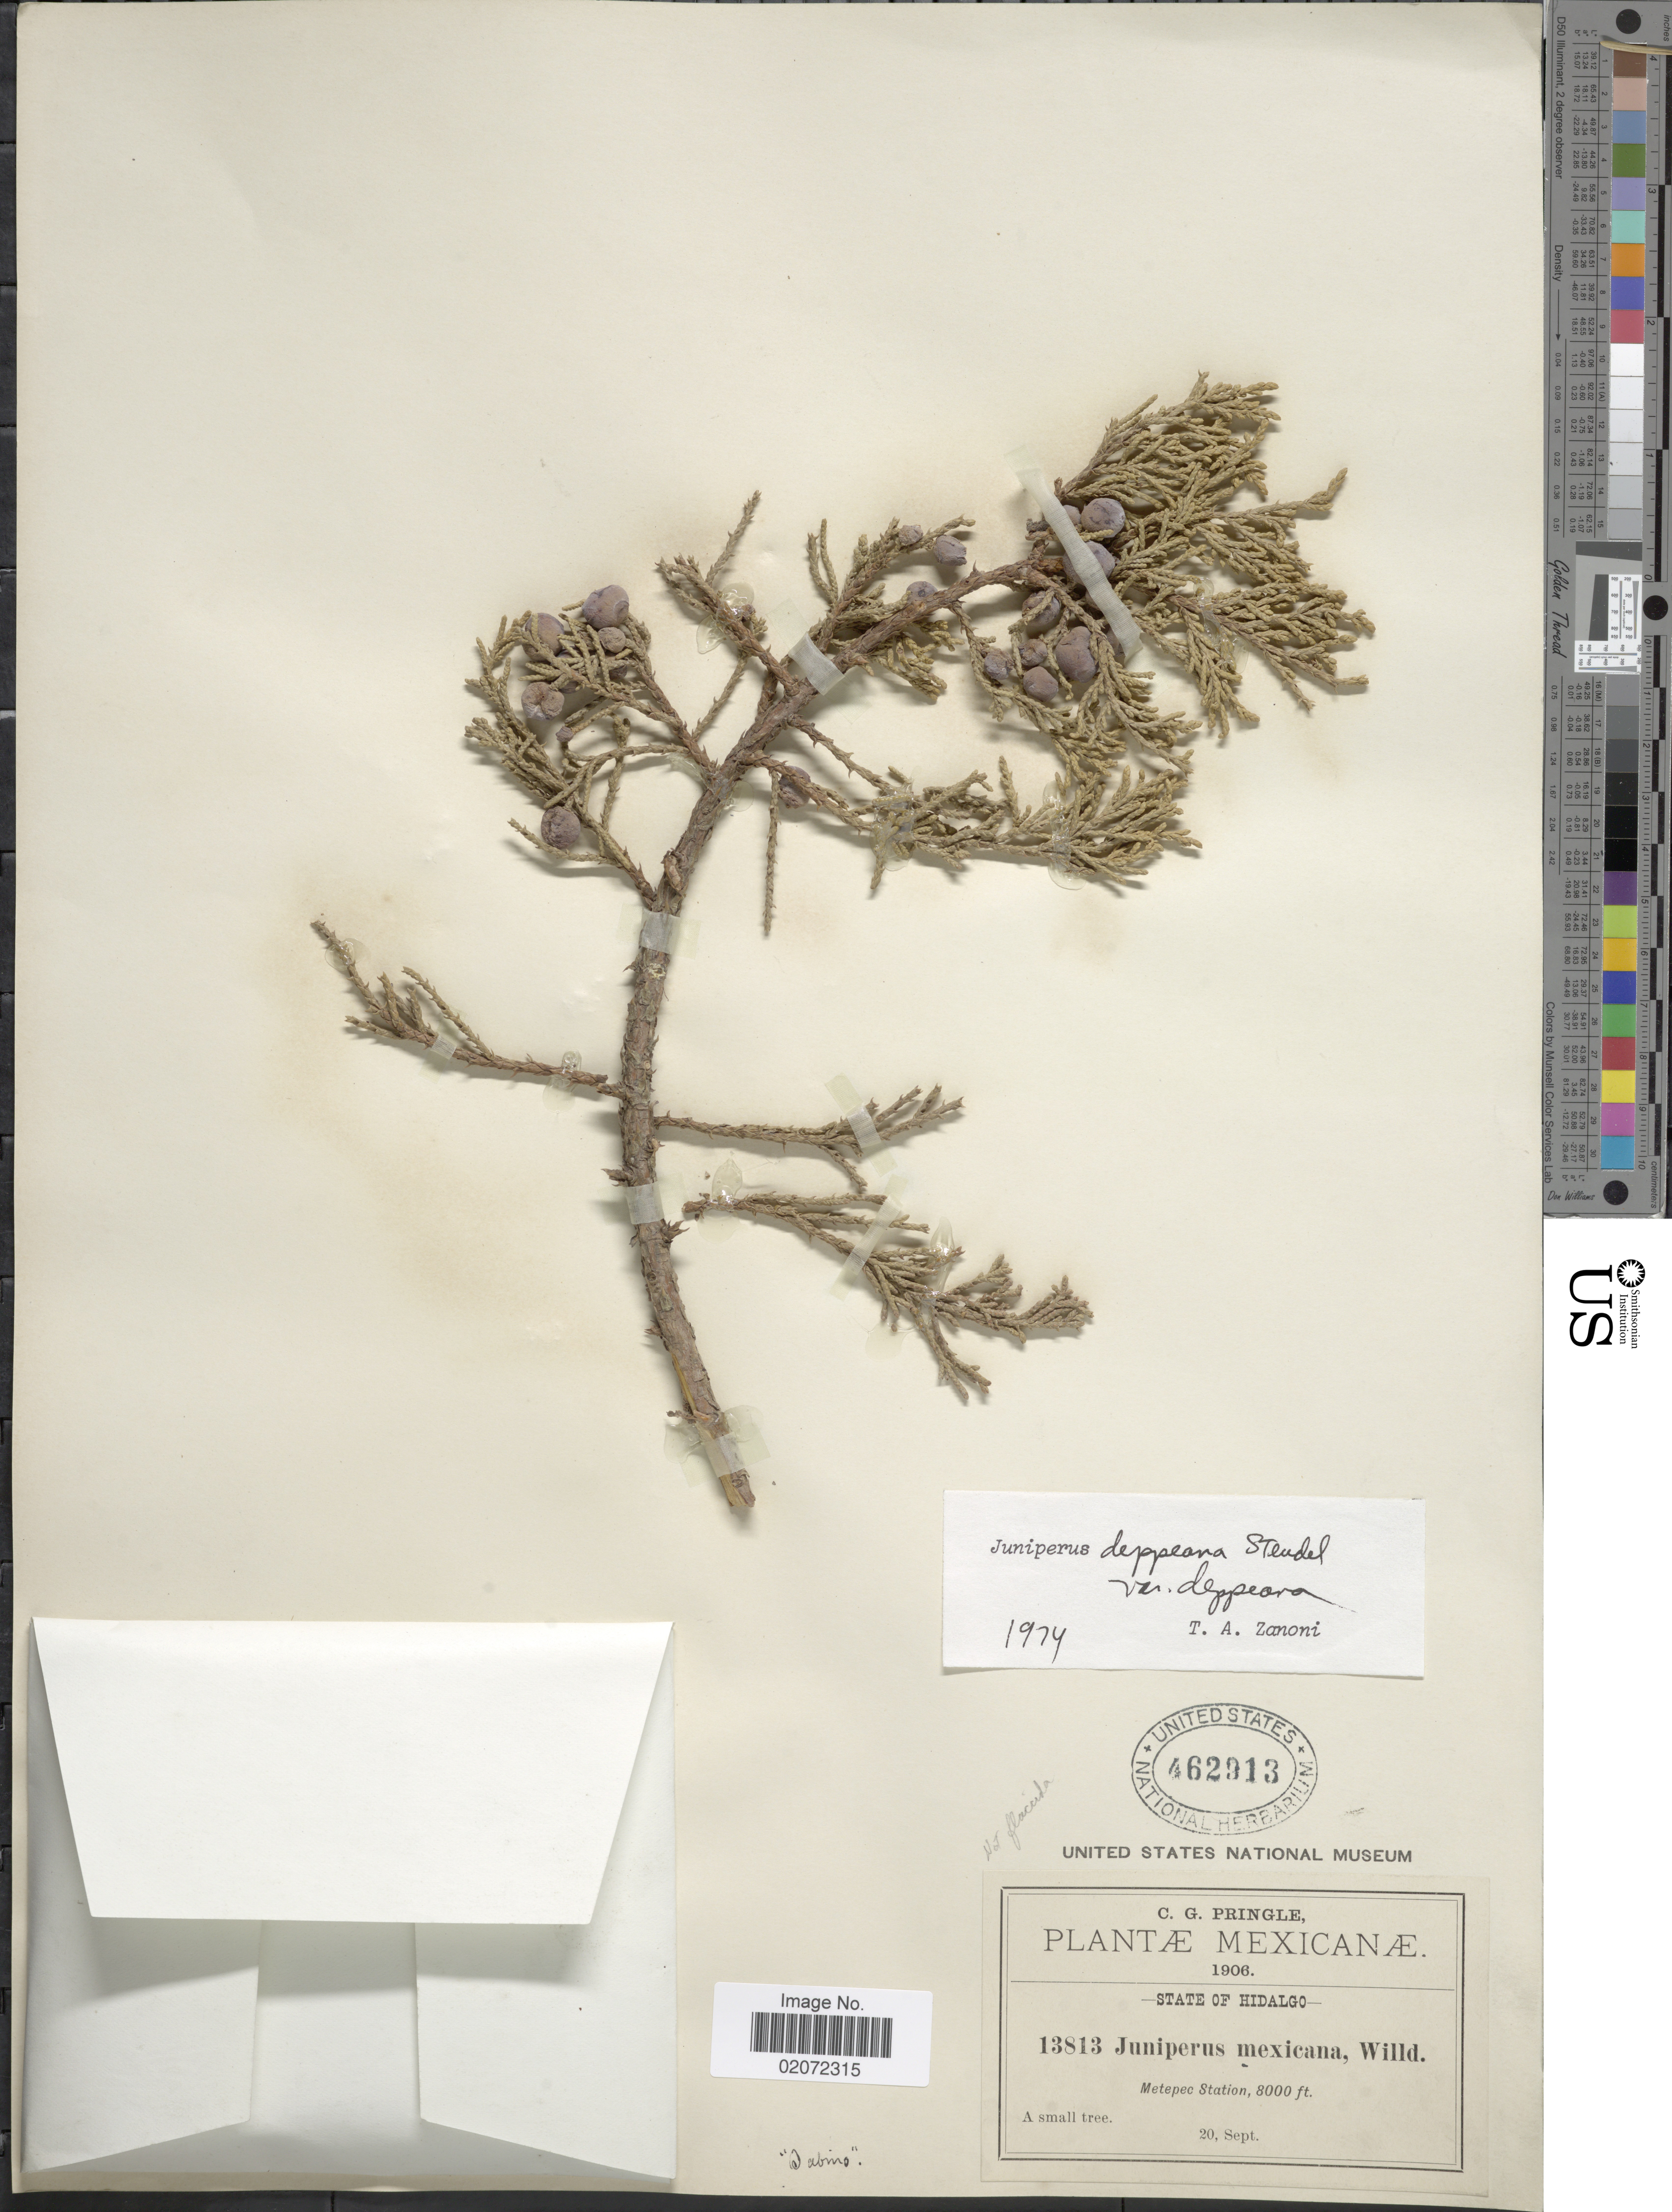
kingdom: Plantae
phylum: Tracheophyta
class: Pinopsida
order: Pinales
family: Cupressaceae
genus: Juniperus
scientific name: Juniperus deppeana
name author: Steud.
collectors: C. G. Pringle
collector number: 13813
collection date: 1906-09-20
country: Mexico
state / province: Hidalgo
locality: Metepec Station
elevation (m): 2438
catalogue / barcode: US 462913